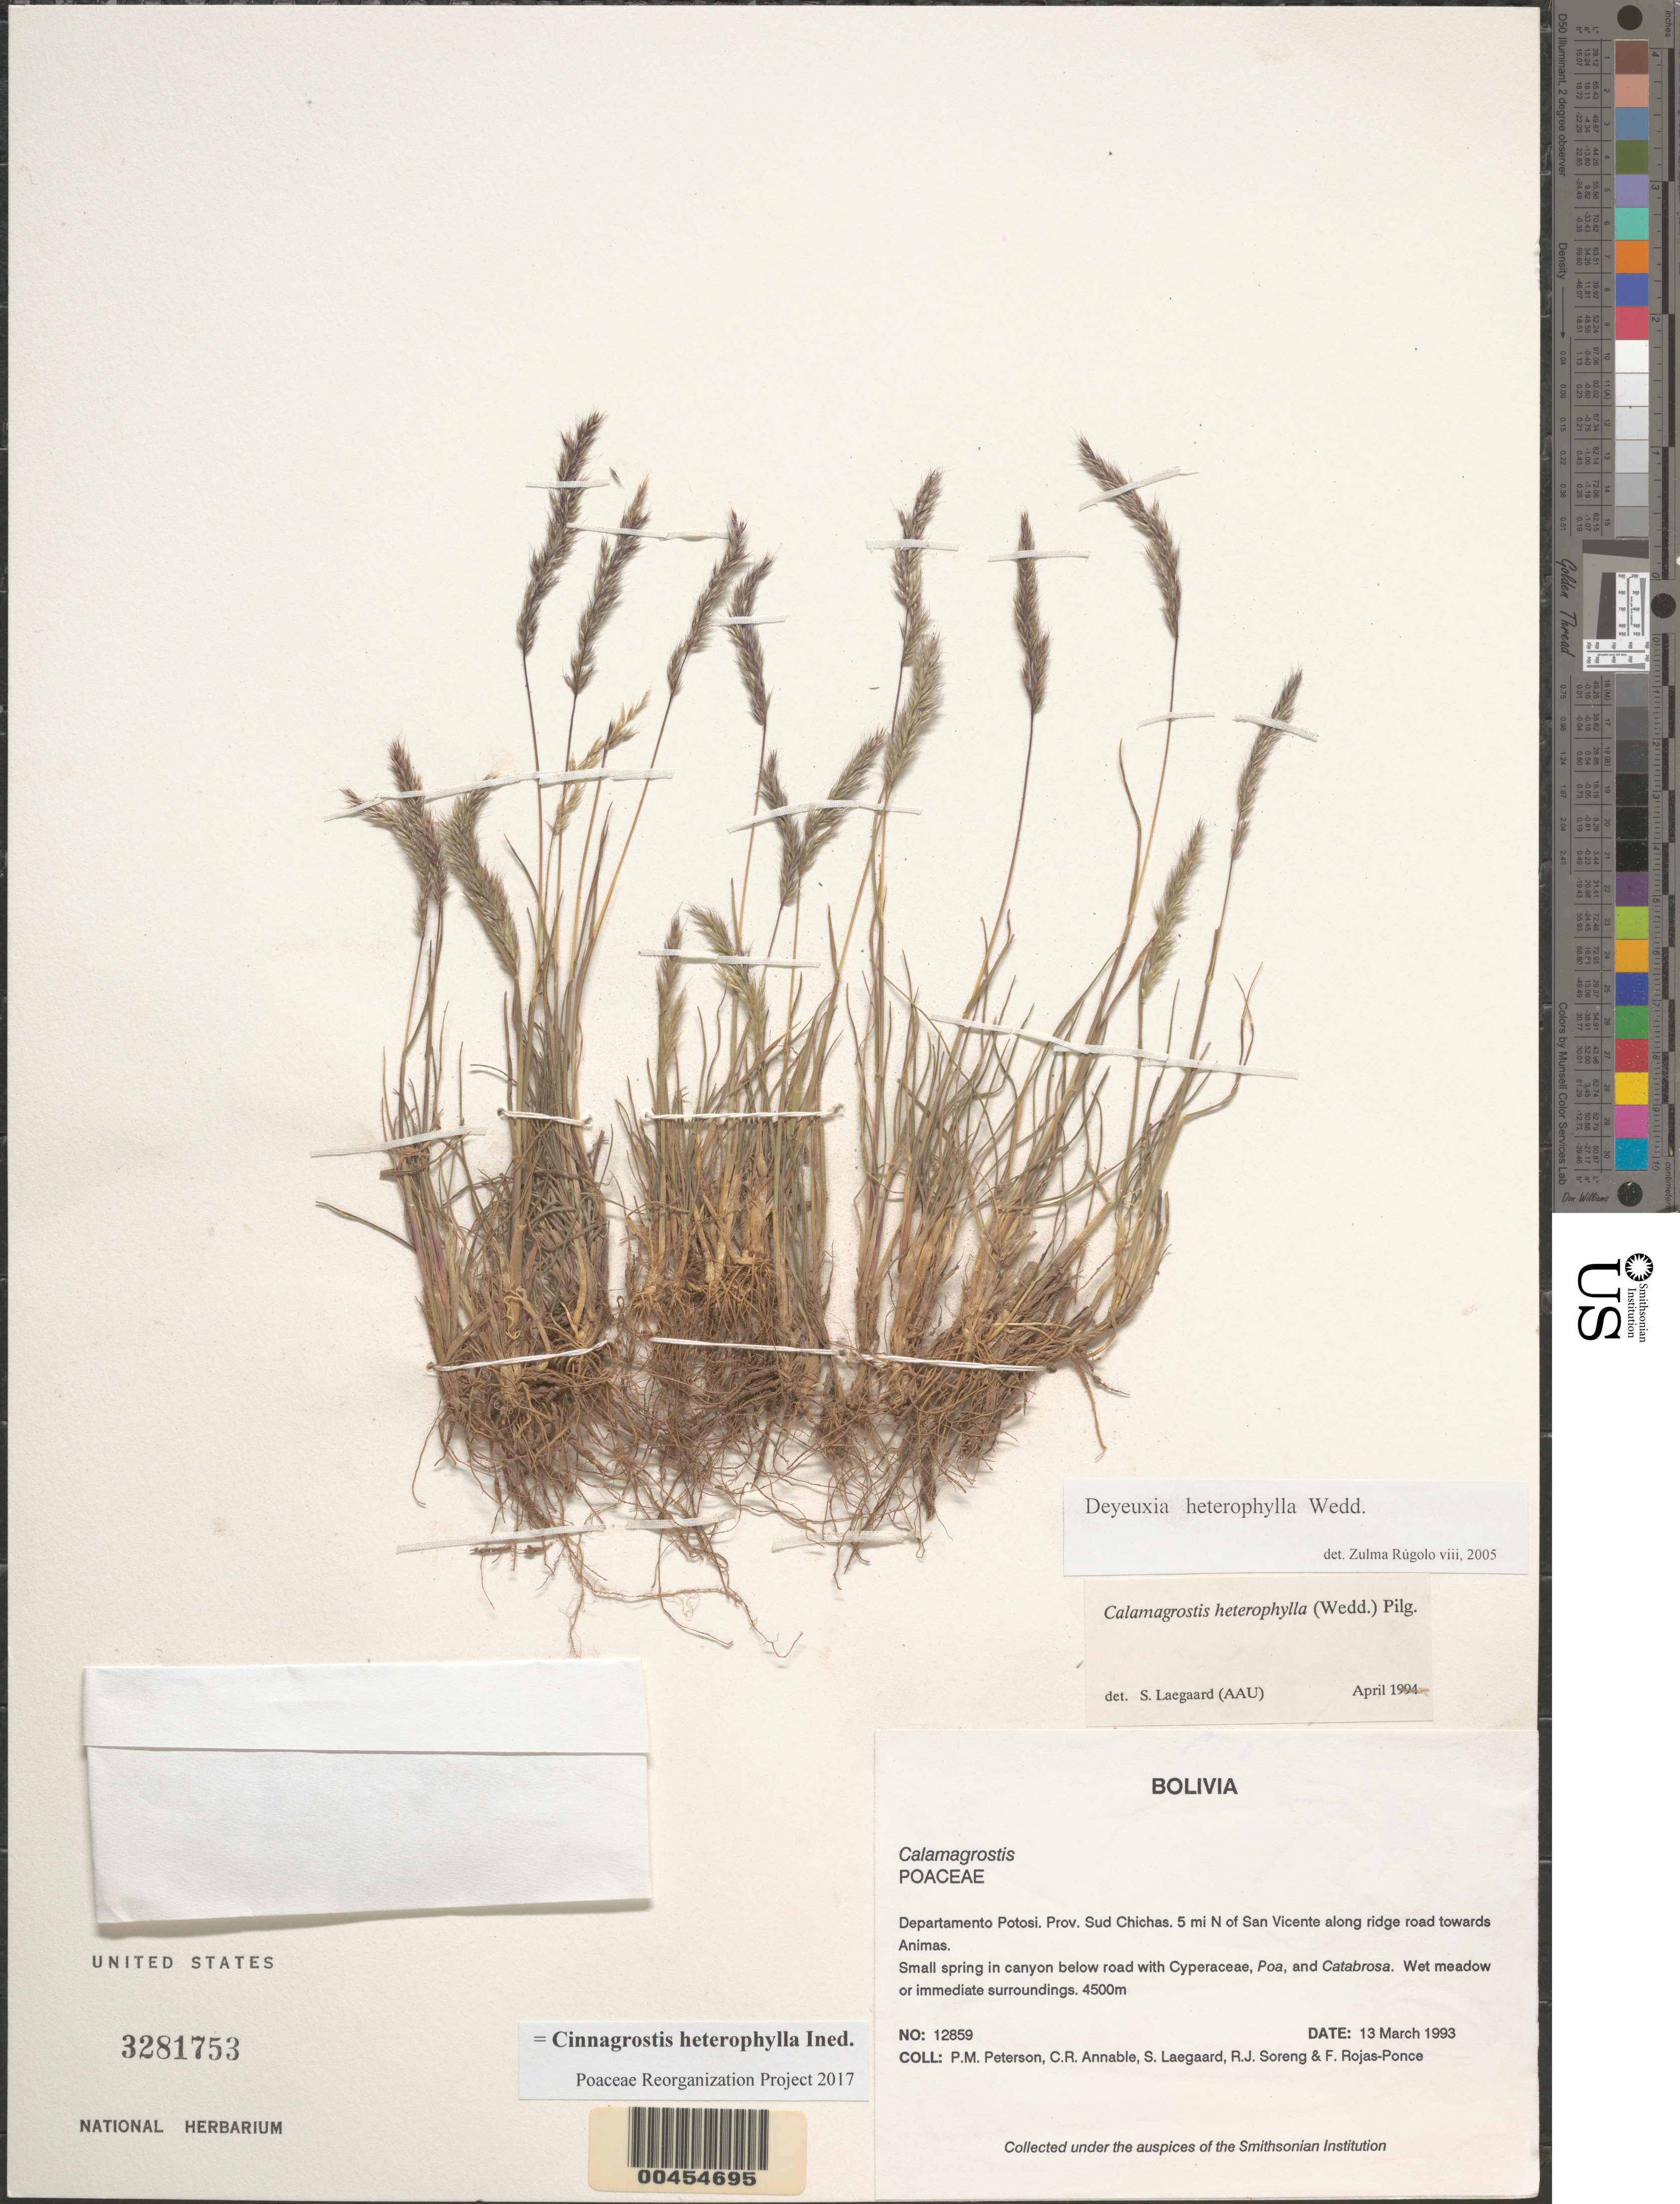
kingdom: Plantae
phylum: Tracheophyta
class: Liliopsida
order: Poales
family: Poaceae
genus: Cinnagrostis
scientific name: Cinnagrostis heterophylla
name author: (Wedd.) P.M. Peterson et al.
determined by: Poaceae Reorganization Project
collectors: P. M. Peterson, C. R. Annable, S. Lægaard, R. J. Soreng & F. Rojas-Ponce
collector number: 12859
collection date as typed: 13 Mar 1993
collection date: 1993-03-13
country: Bolivia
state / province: Potosí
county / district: Sud Chichas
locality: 5 mi N of San Vicente along ridge road towards Animas.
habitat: Small spring in canyon below road with Cyperaceae, Poa, and Catabrosa. Wet meadow or immediate surroundings.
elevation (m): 4500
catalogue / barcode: US 3281753